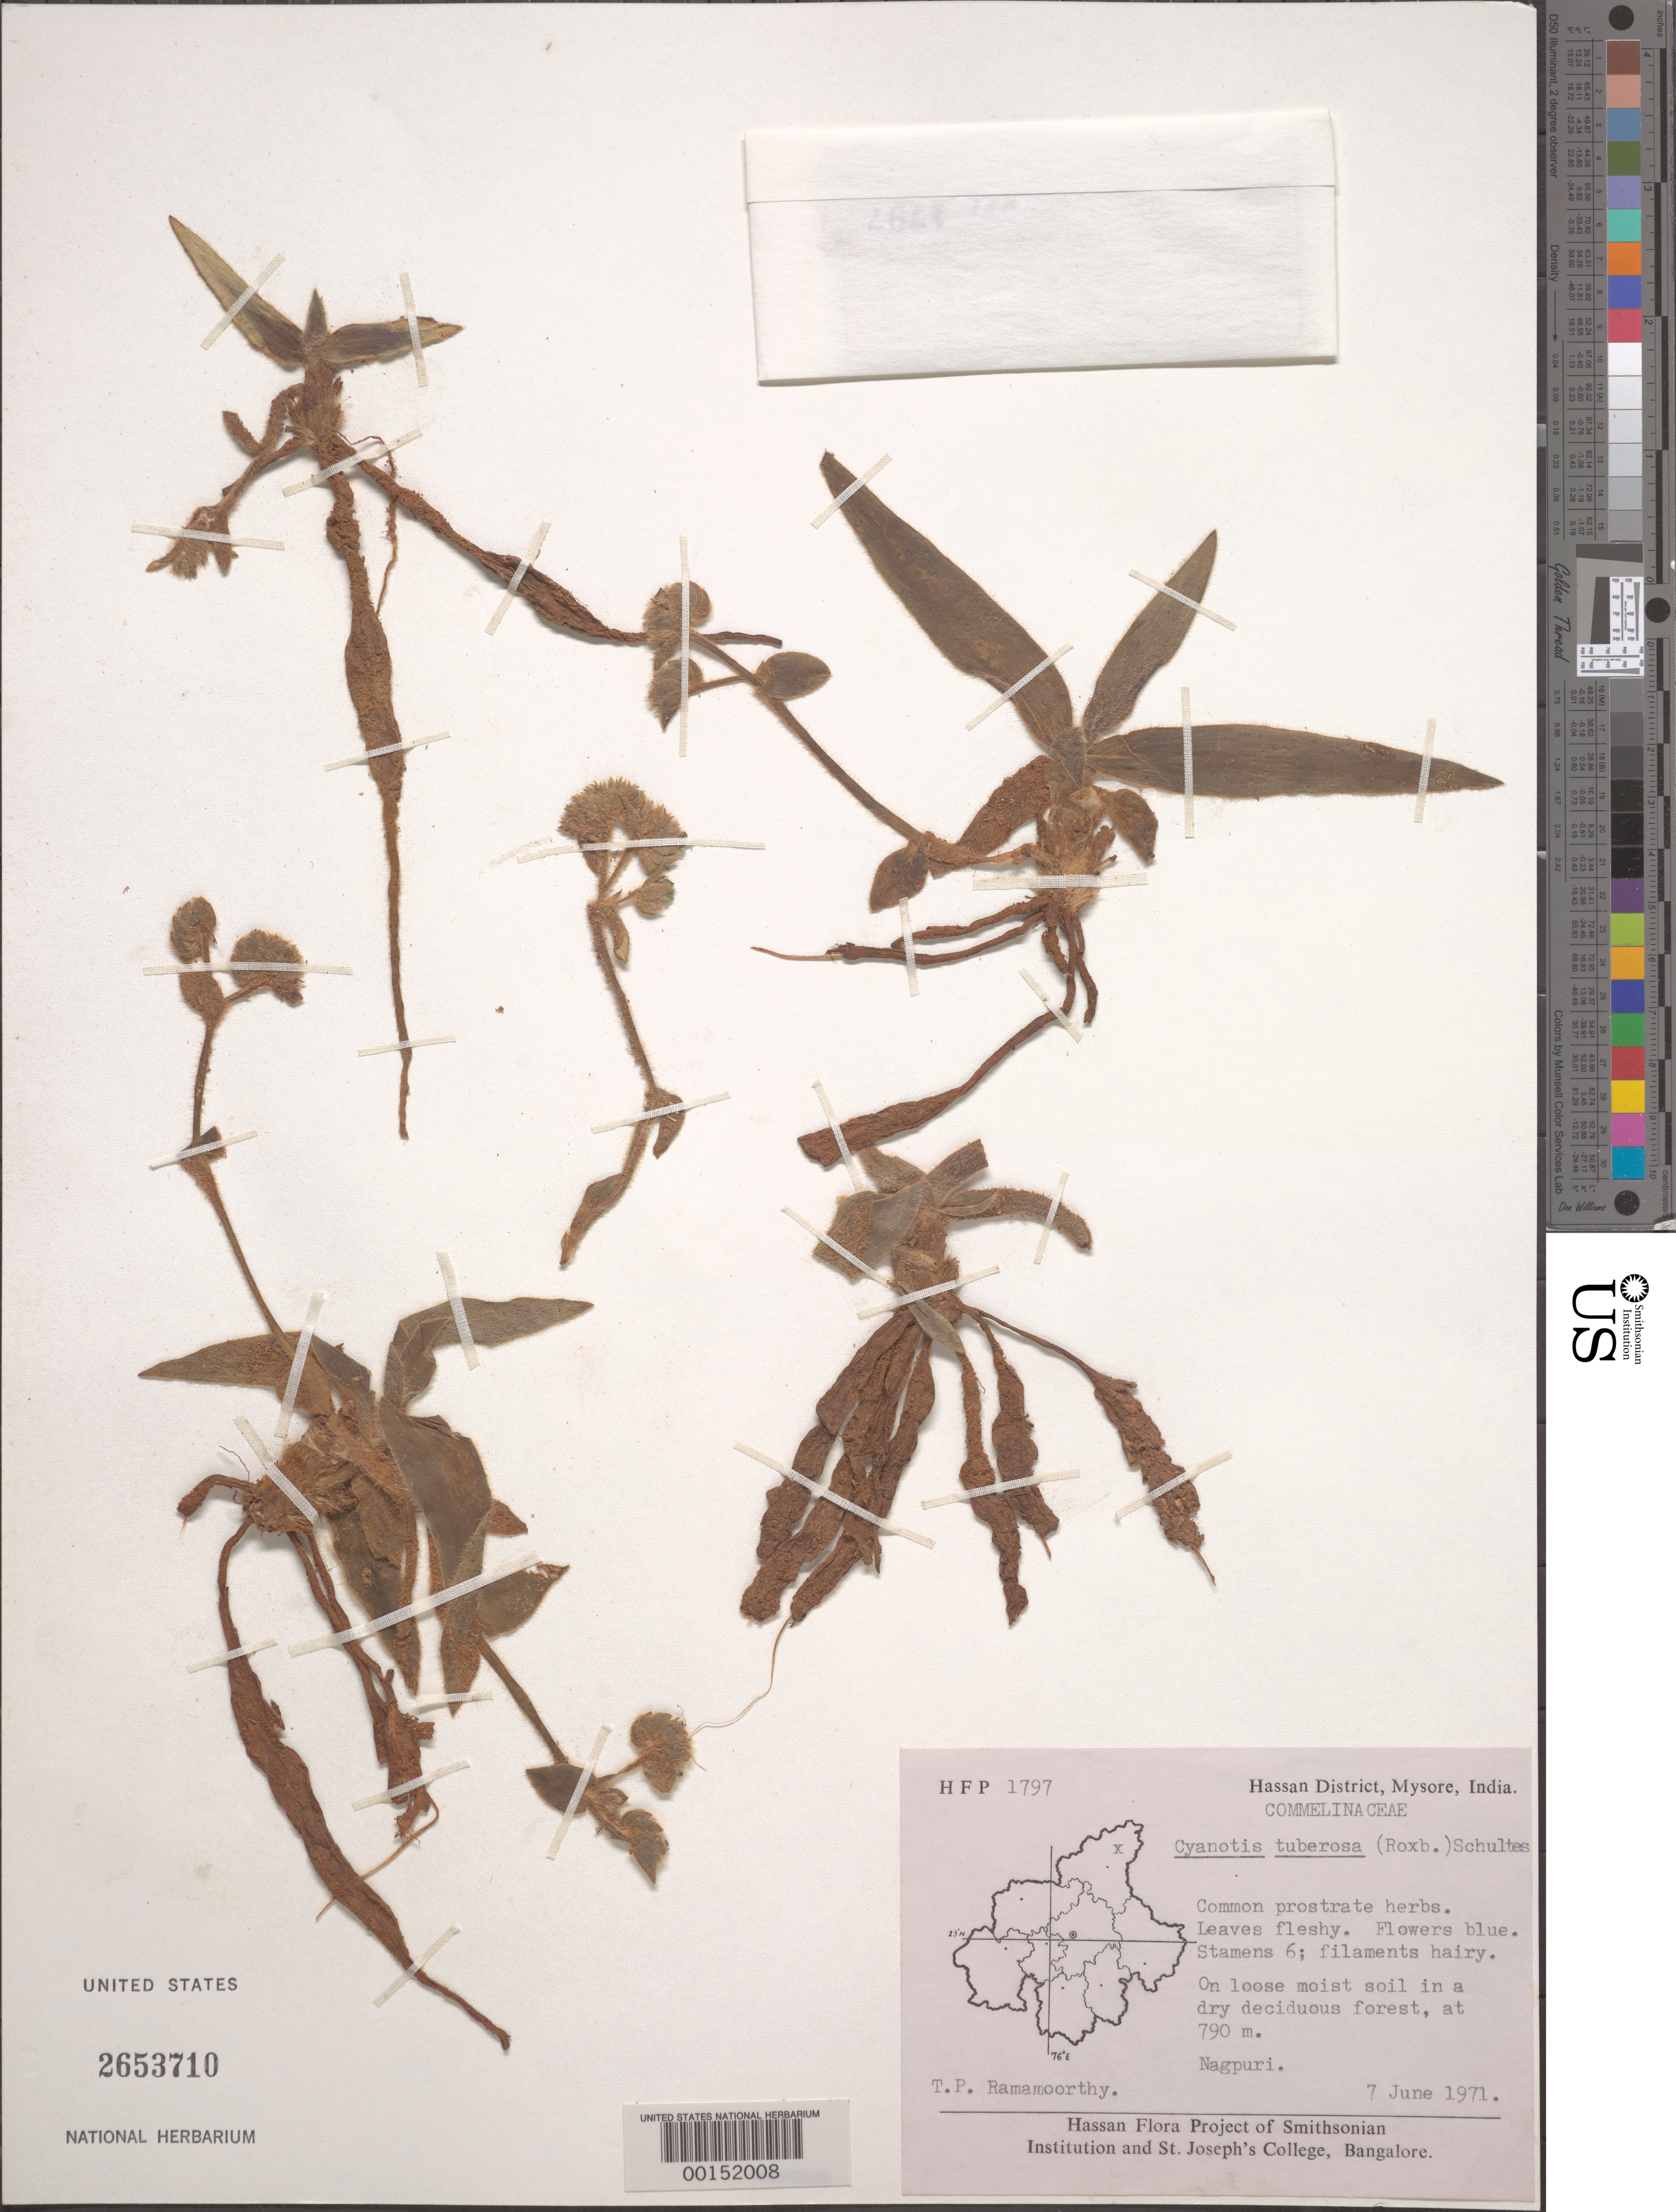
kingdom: Plantae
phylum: Tracheophyta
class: Liliopsida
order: Commelinales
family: Commelinaceae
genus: Cyanotis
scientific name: Cyanotis tuberosa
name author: (Roxb.) Schult. & Schult. f.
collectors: T. P. Ramamoorthy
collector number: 1797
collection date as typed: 07 Jun 1971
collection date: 1971-06-07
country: India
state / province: Karnataka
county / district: Hassan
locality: Nagpuri, mysore state [mysore state = karnataka.]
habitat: Loose, moist soil; dry deciduous forest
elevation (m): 790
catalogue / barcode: US 2653710